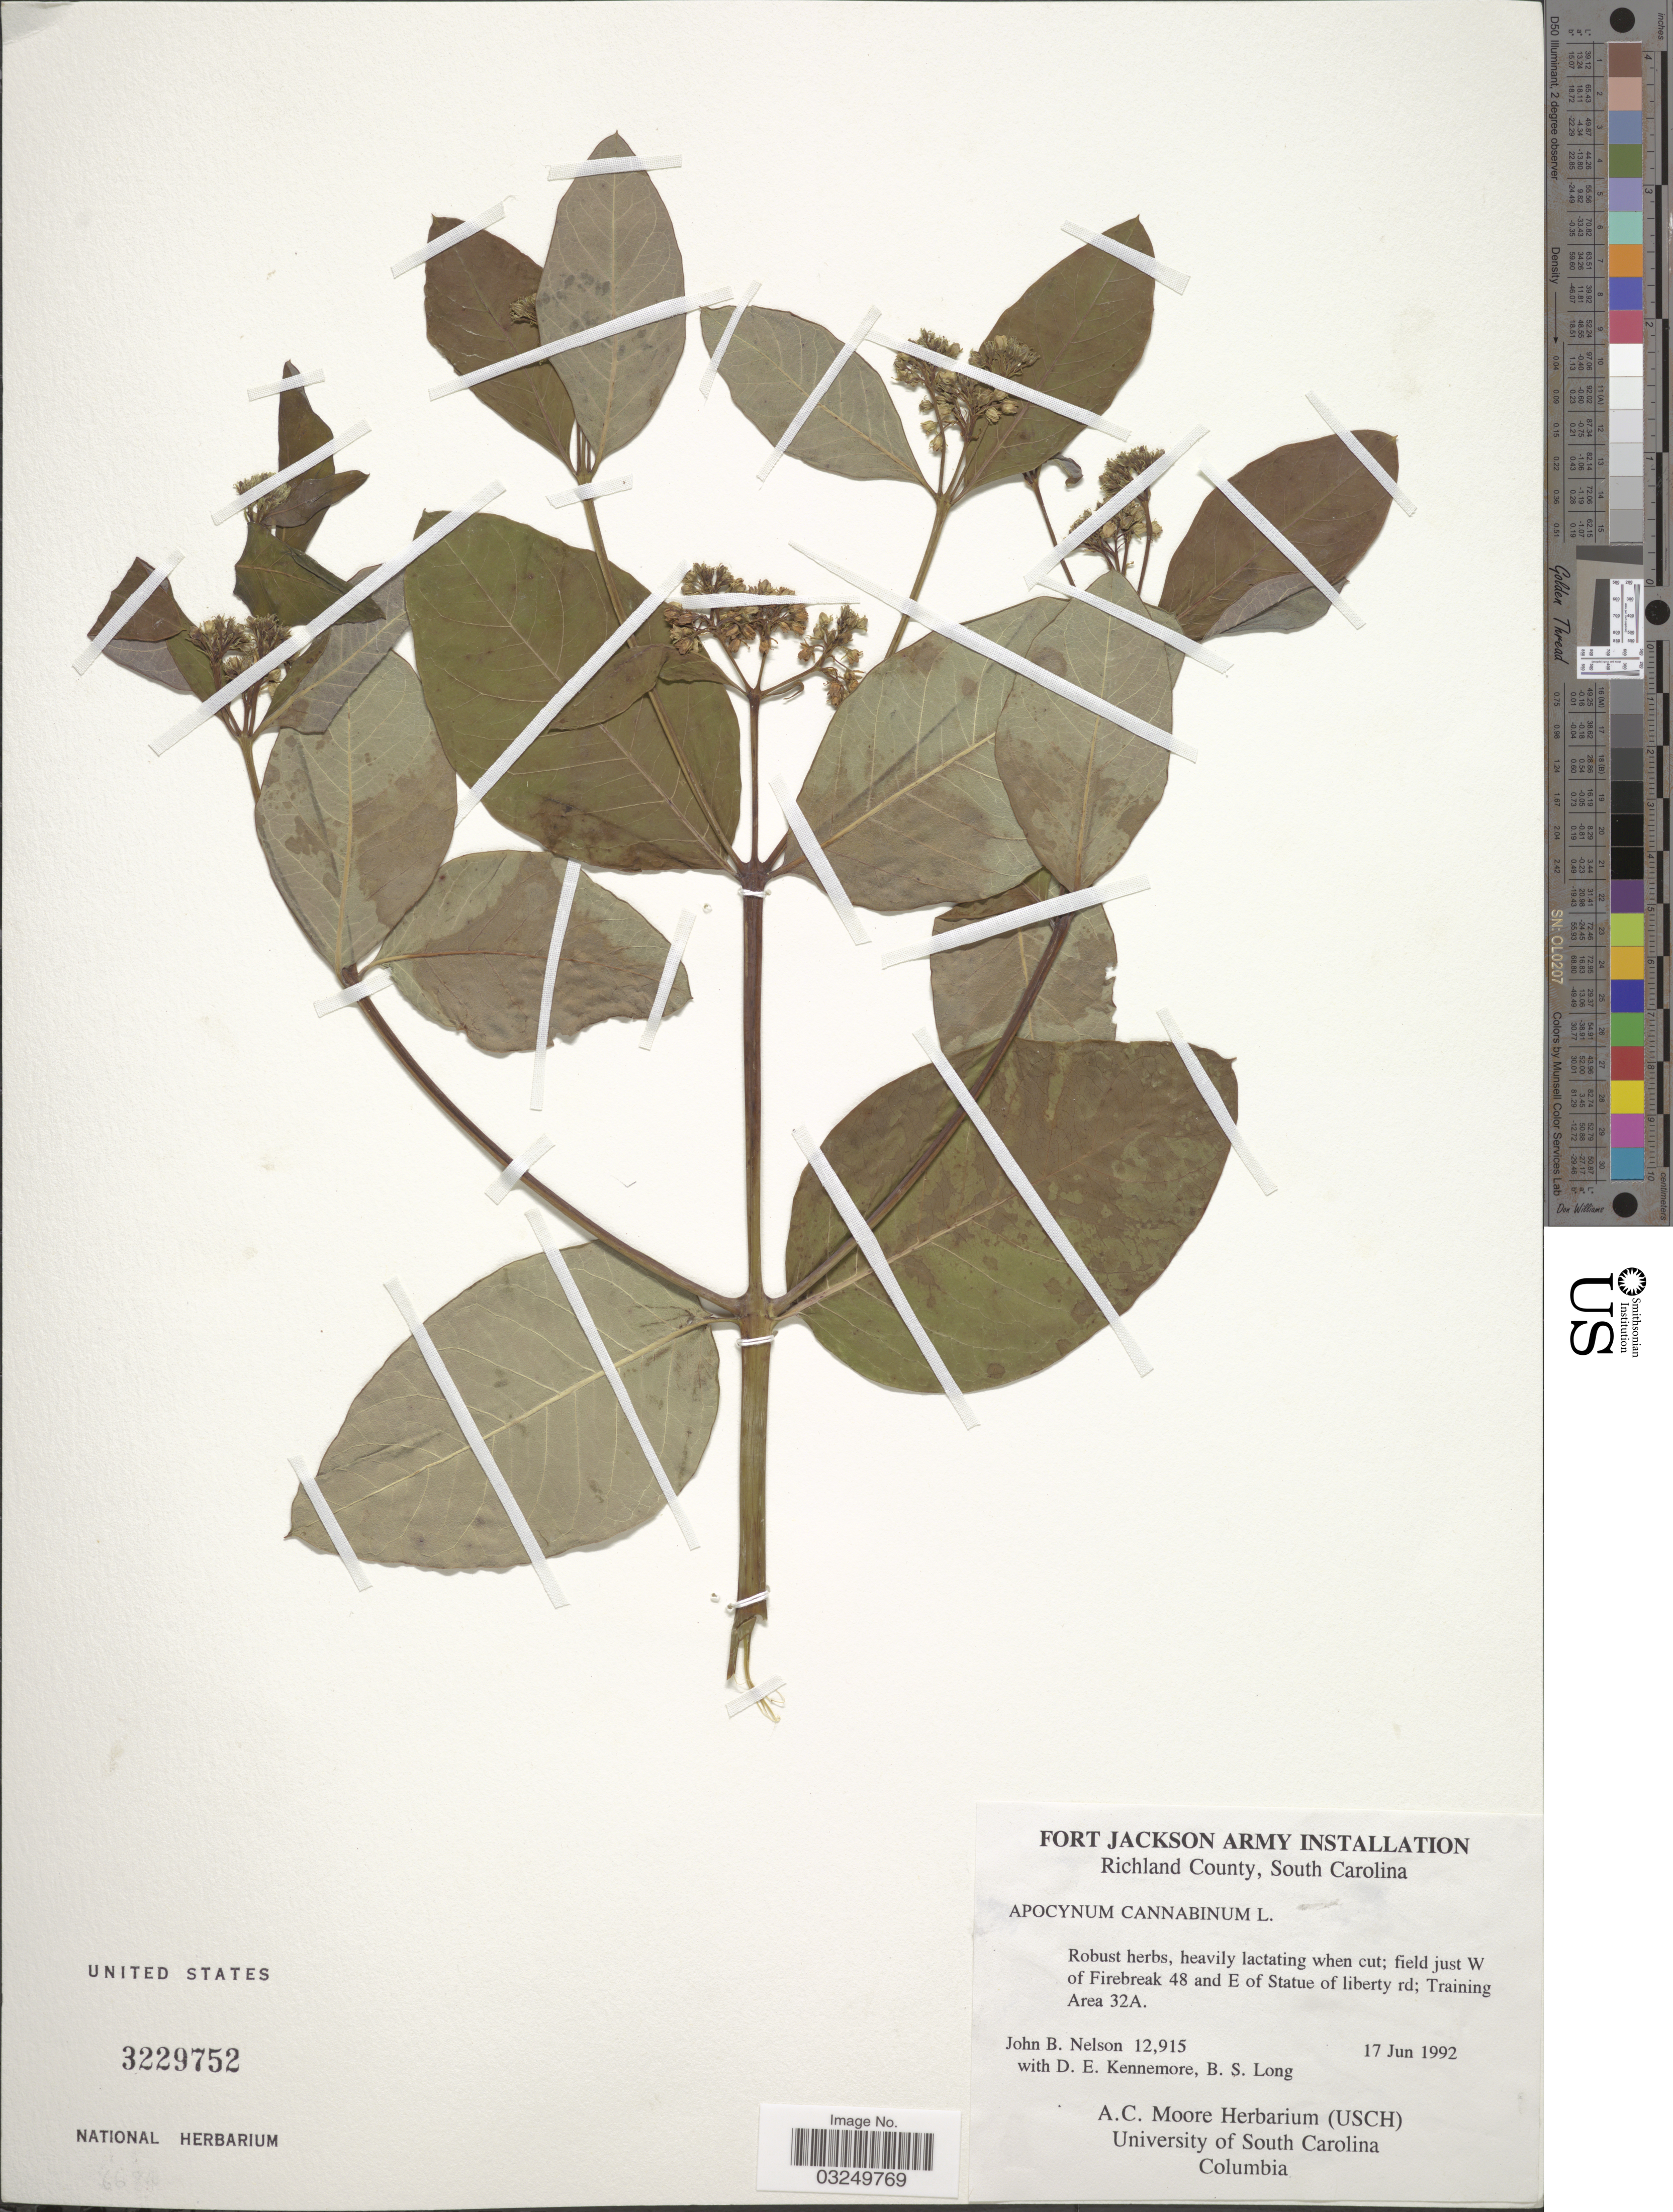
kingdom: Plantae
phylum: Tracheophyta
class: Magnoliopsida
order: Gentianales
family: Apocynaceae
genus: Apocynum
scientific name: Apocynum cannabinum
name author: L.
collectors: J. B. Nelson, D. Kennemore & B. Long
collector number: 12915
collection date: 1992-06-17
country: United States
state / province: South Carolina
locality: Richland County. Field just W of Firebreak 48 and E of Statue of liberty rd; Training Area 32A.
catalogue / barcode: US 3229752